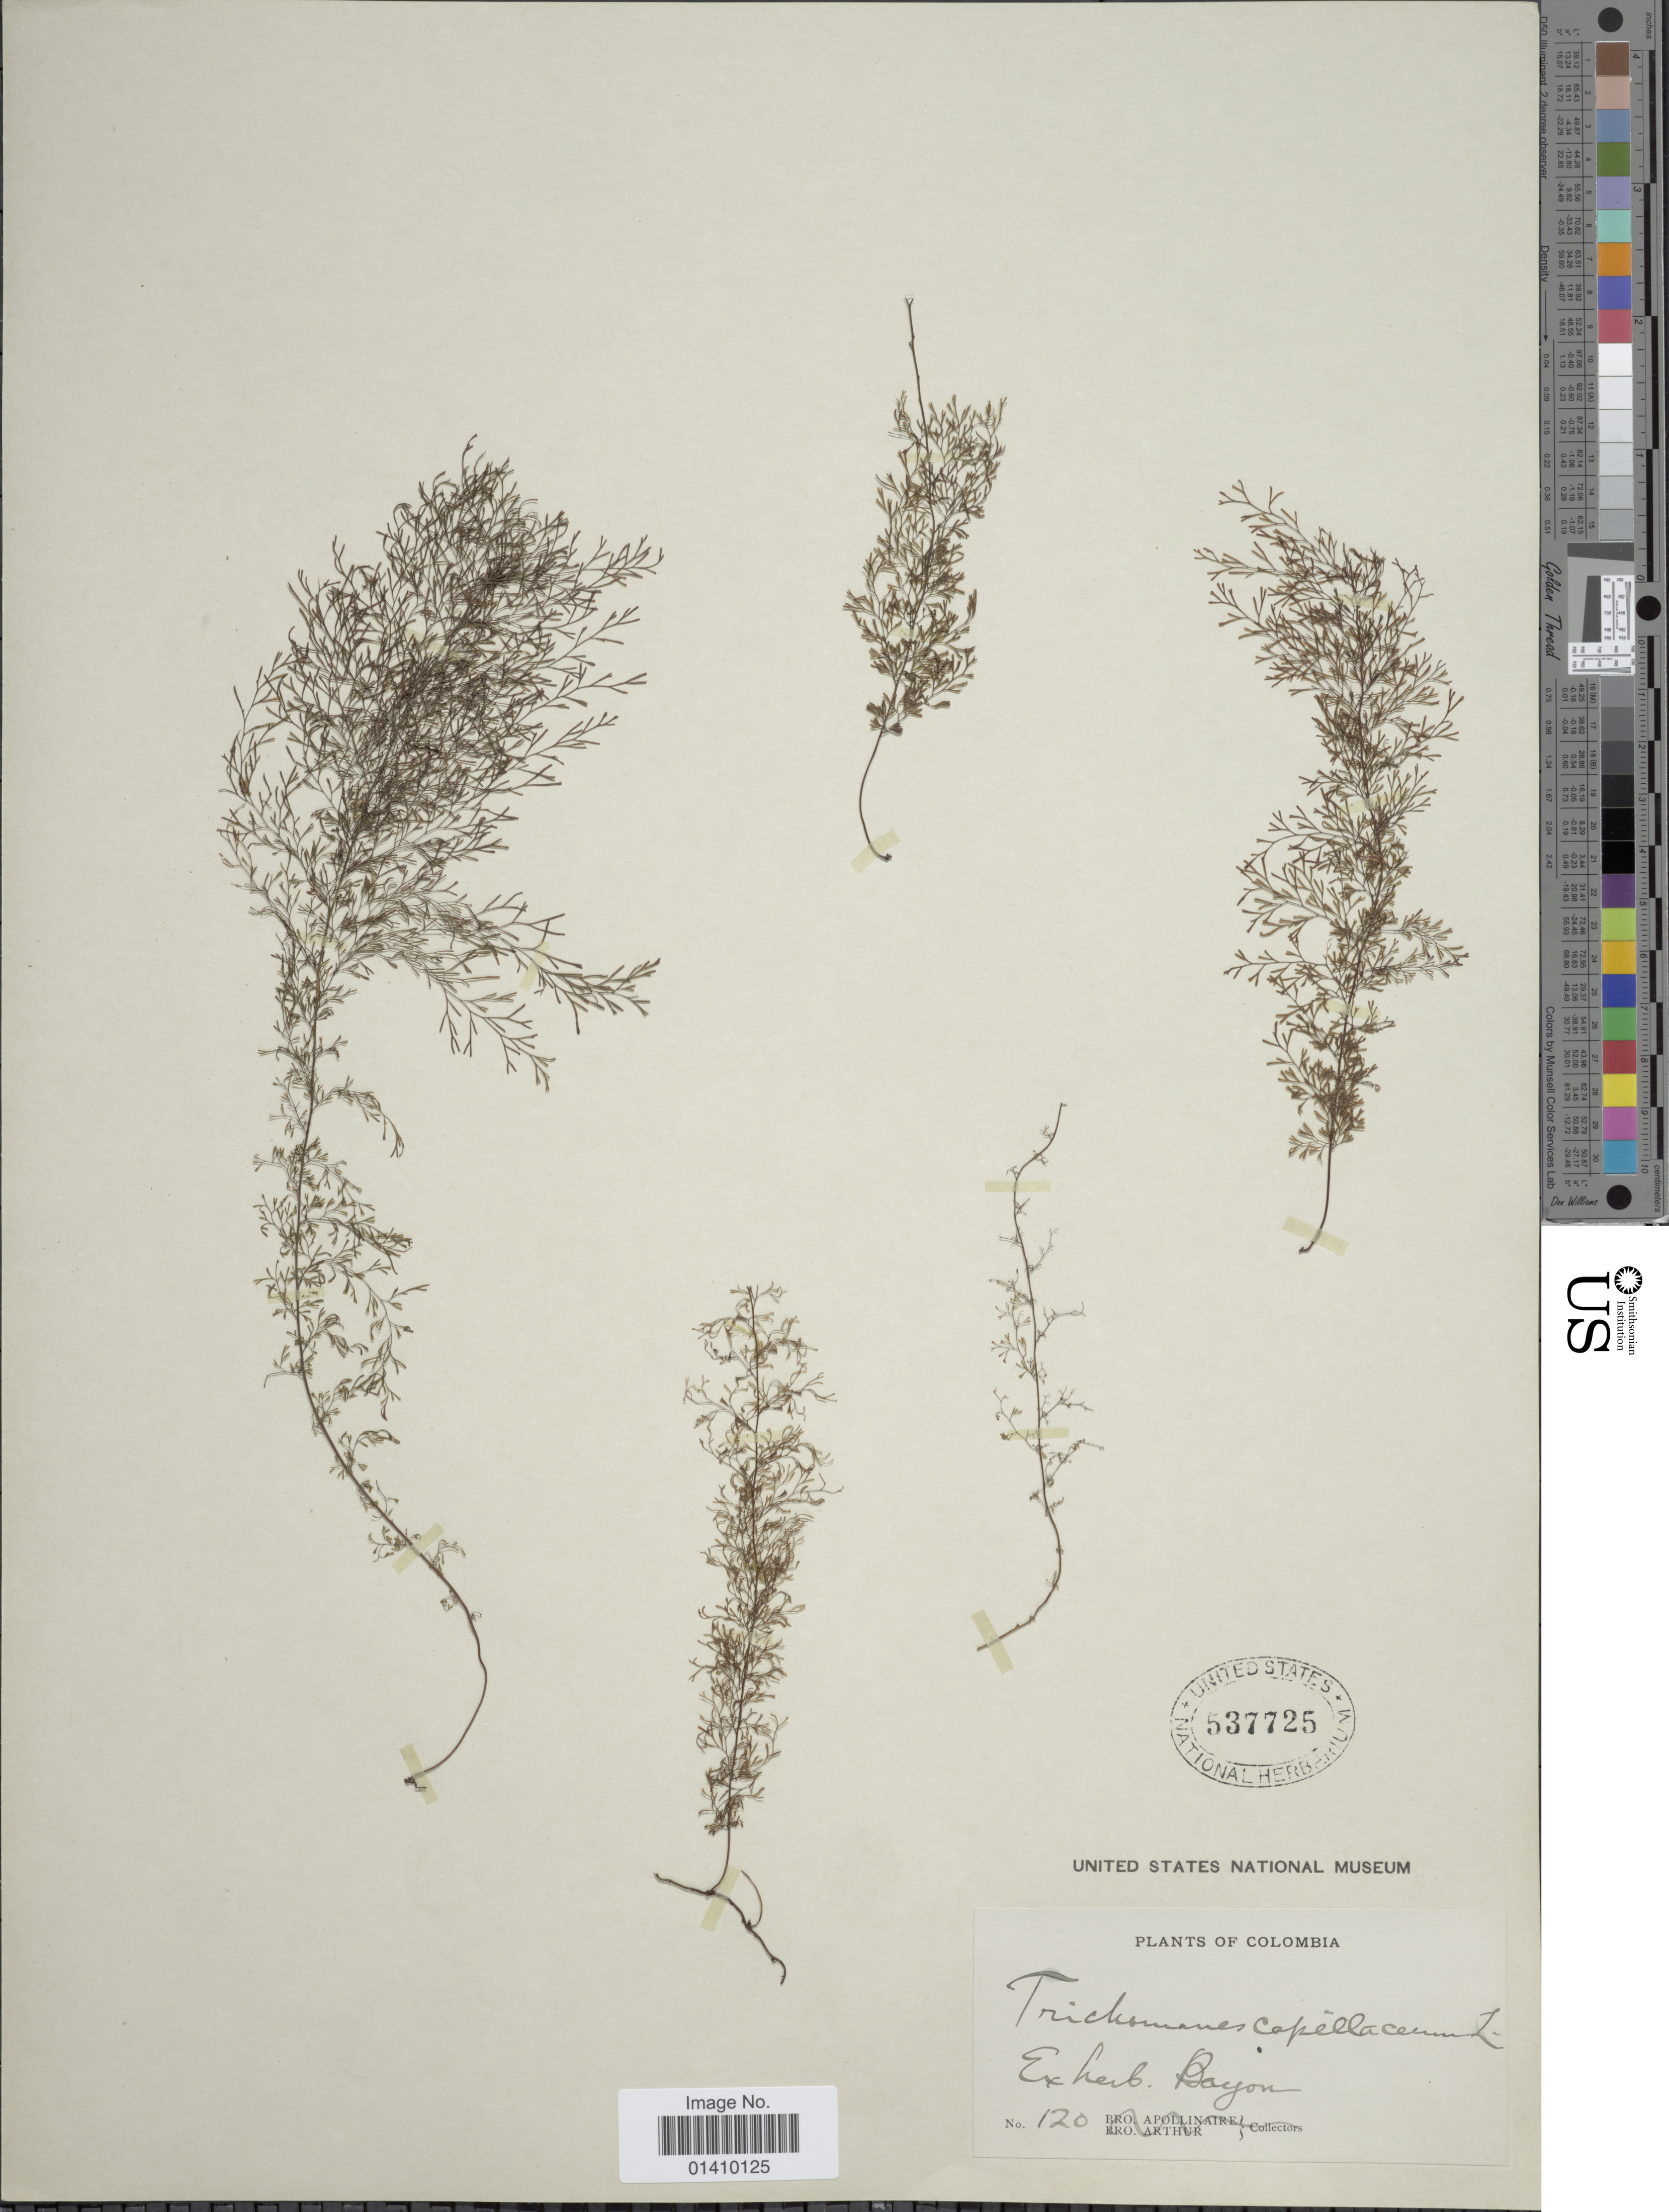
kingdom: Plantae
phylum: Tracheophyta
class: Polypodiopsida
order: Hymenophyllales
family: Hymenophyllaceae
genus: Polyphlebium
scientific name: Polyphlebium capillaceum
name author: (L.) Ebihara & Dubuisson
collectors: E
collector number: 120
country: Colombia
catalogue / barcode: US 537725